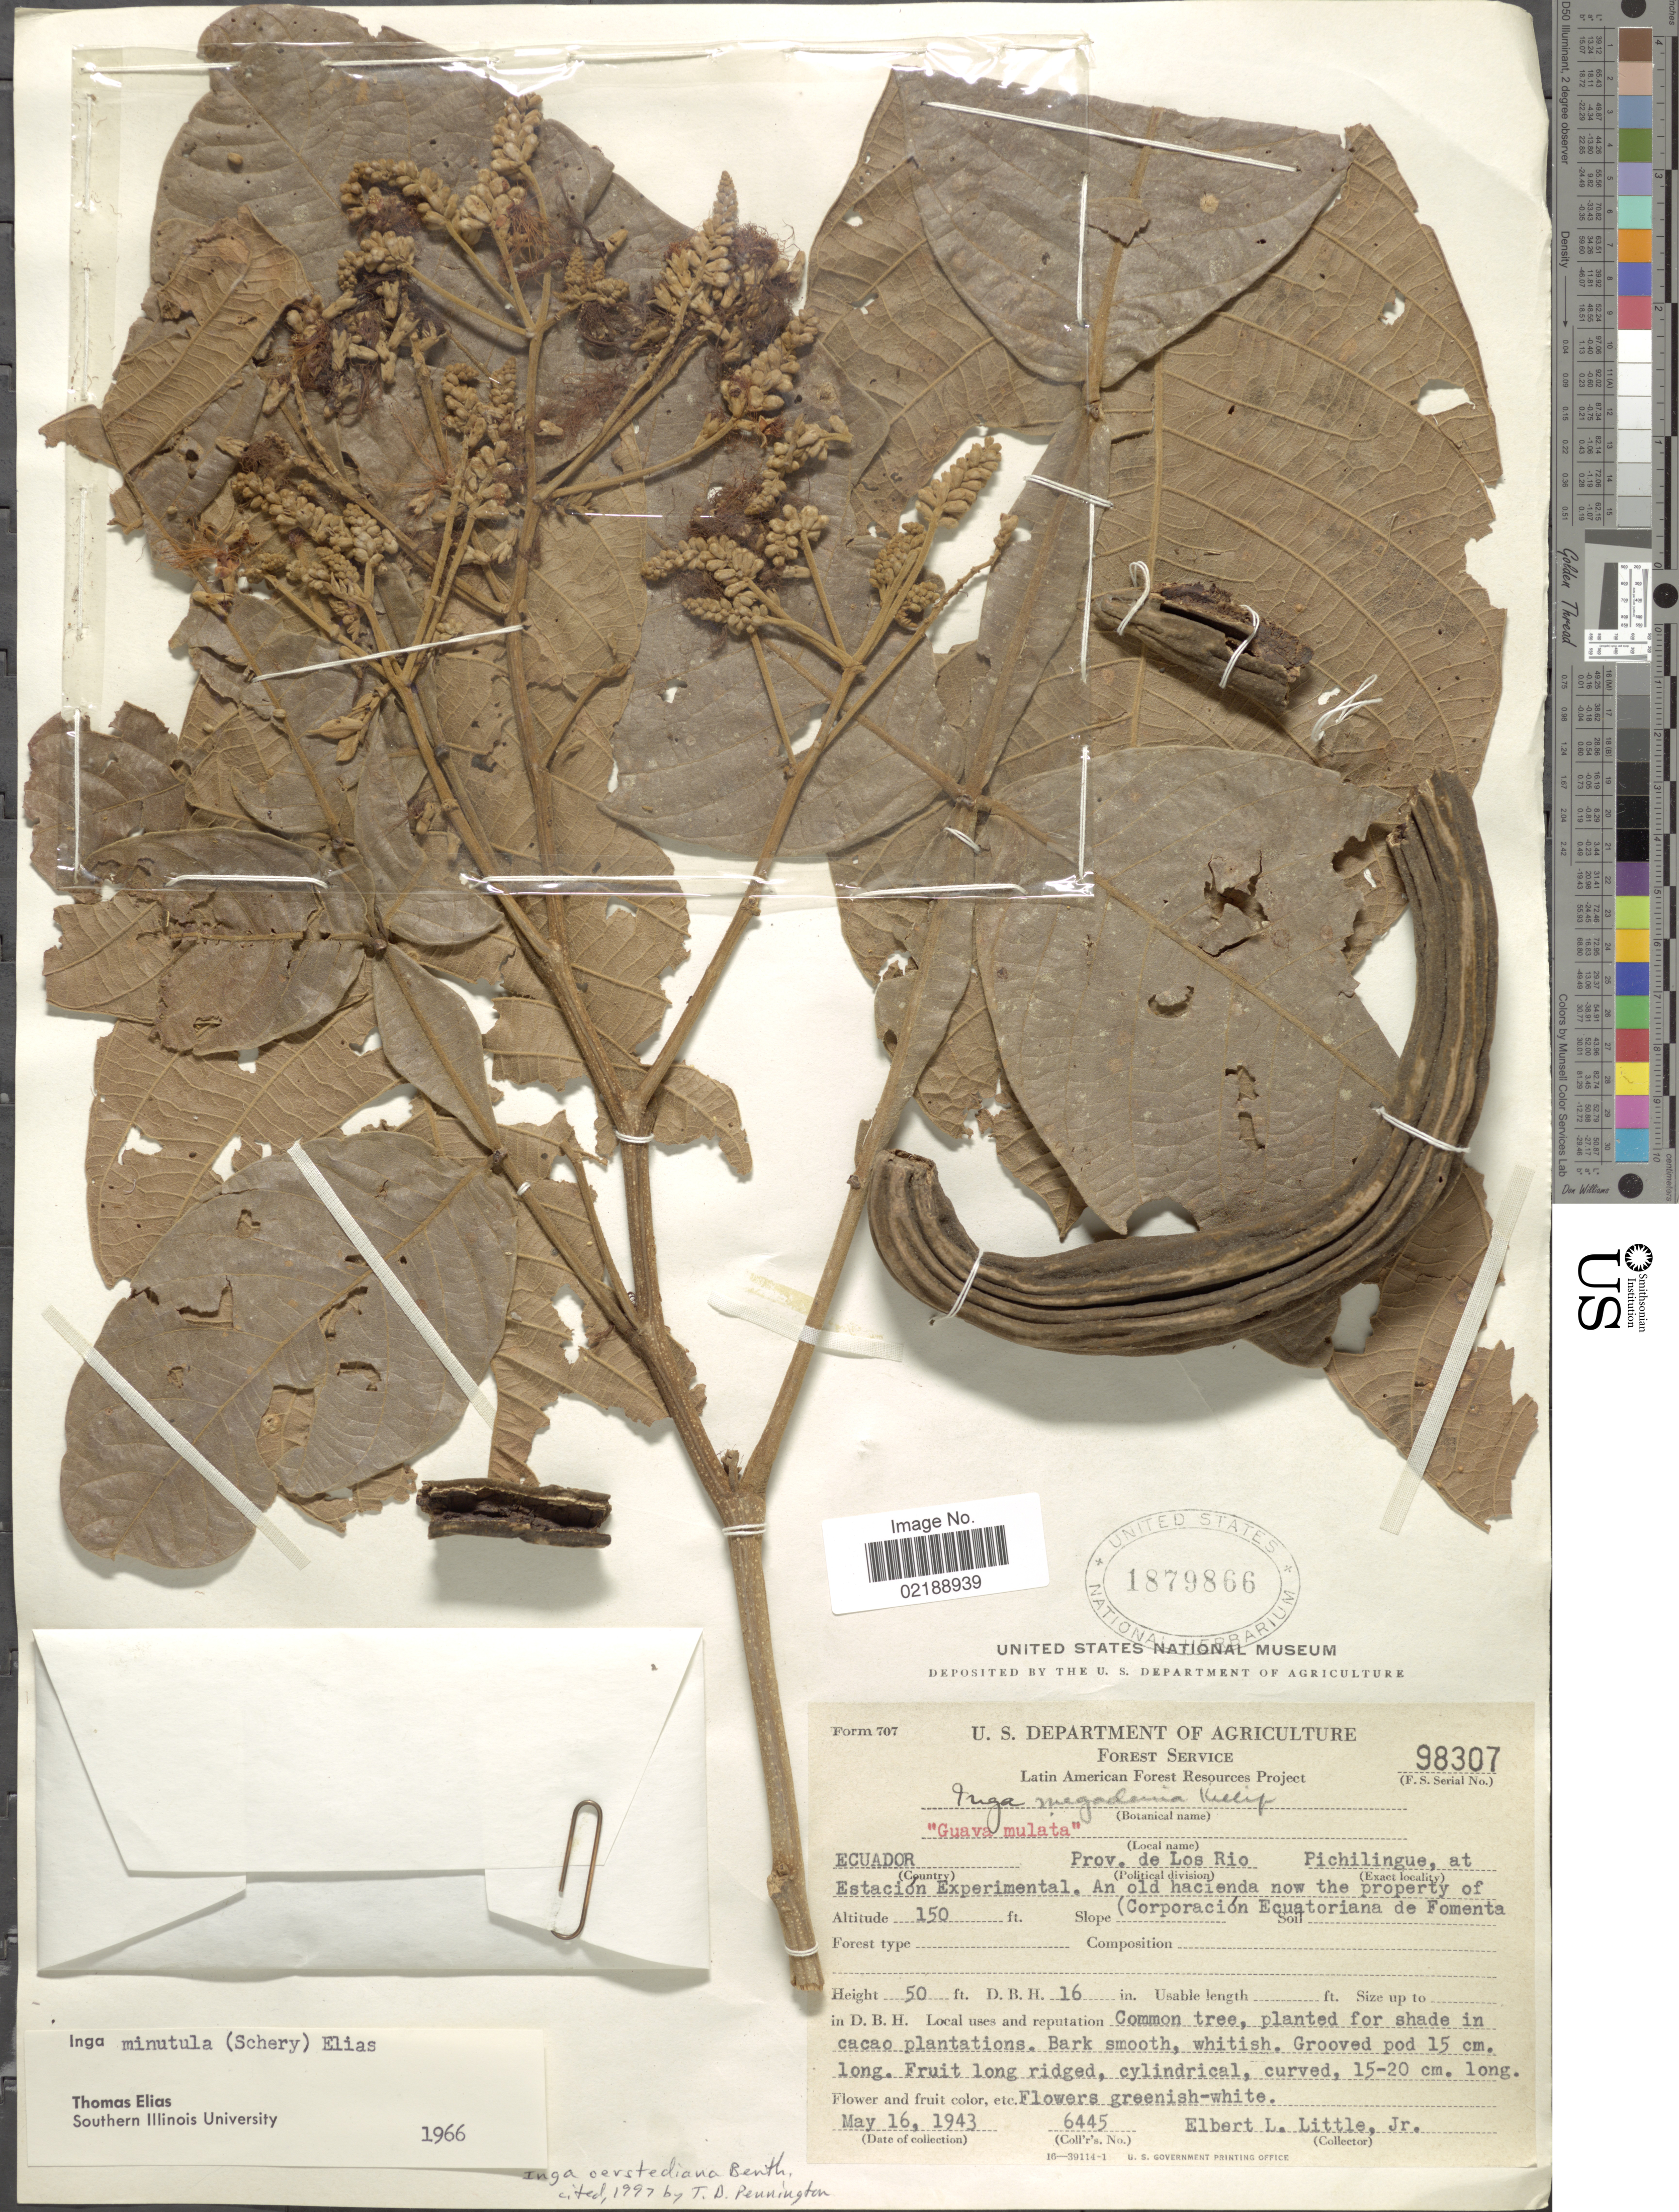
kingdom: Plantae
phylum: Tracheophyta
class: Magnoliopsida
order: Fabales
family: Fabaceae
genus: Inga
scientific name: Inga oerstediana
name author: Benth.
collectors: E. L. Little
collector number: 6445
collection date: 1943-05-16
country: Ecuador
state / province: Los Ríos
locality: Pichilingue, at Estacion Experimental. An old hacienda now the property of (Corporación Ecuatoriana de Fomenta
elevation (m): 46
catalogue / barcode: US 1879866